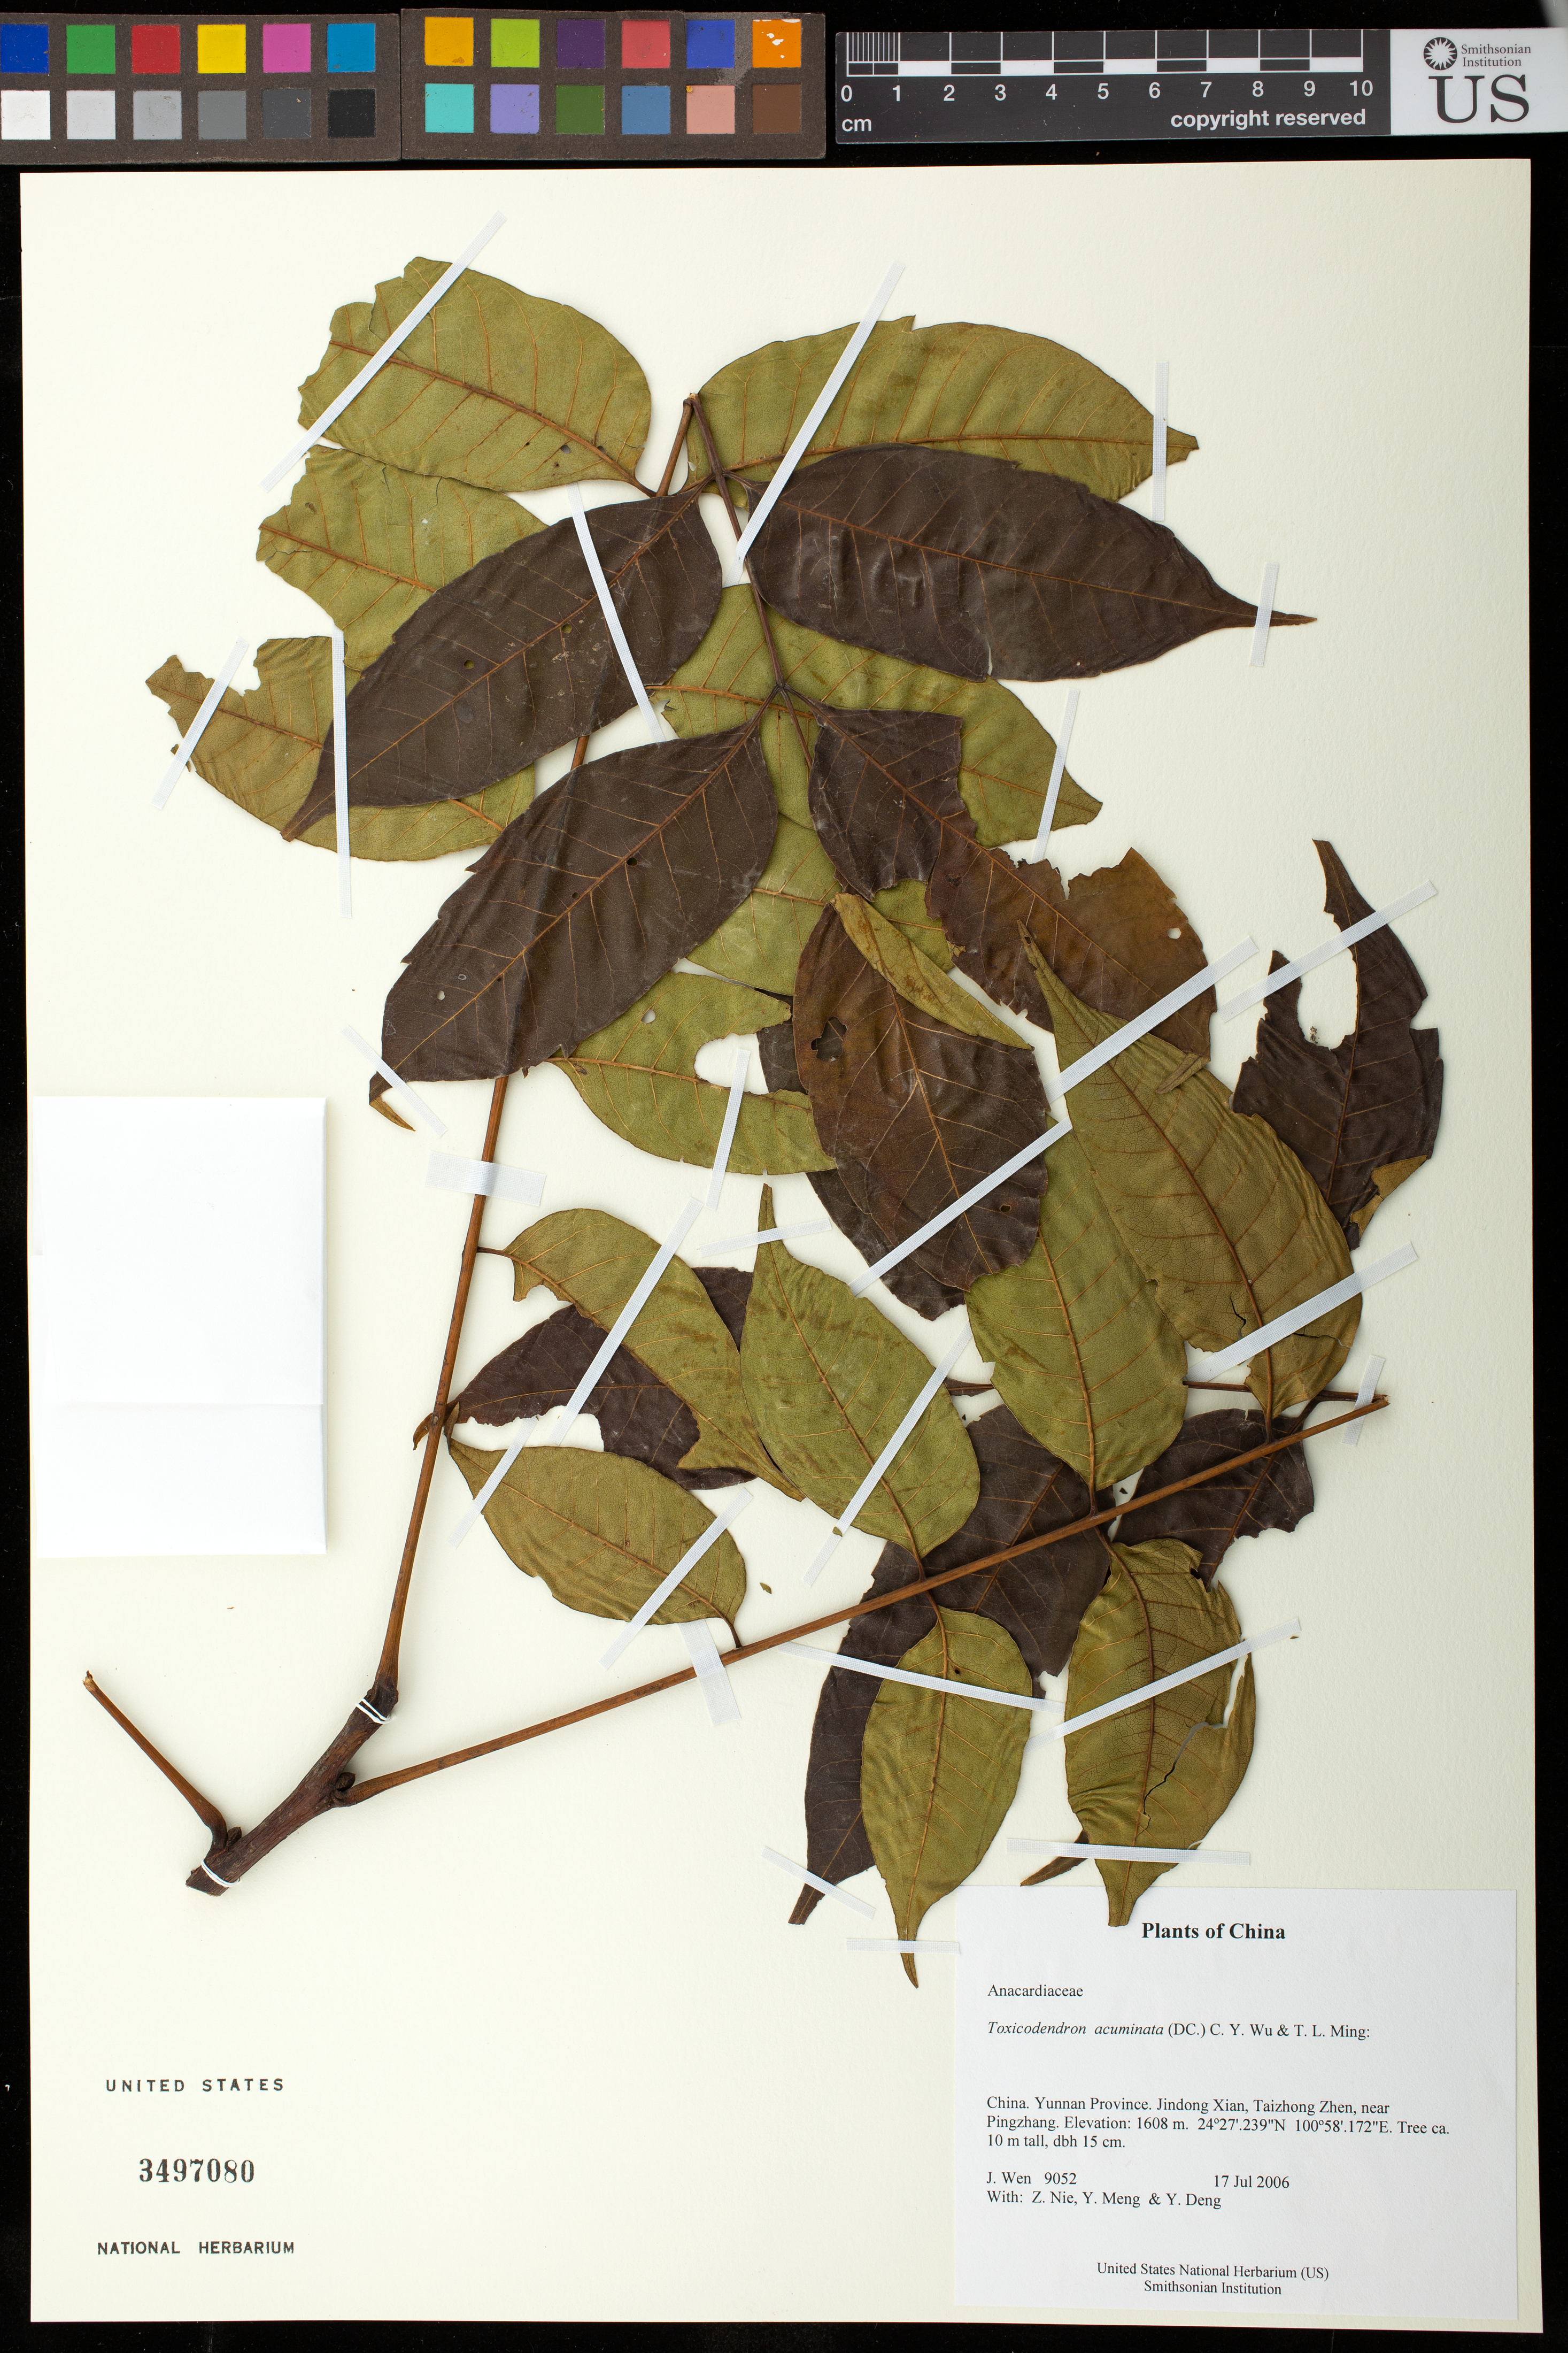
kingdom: Plantae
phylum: Tracheophyta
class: Magnoliopsida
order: Sapindales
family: Anacardiaceae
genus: Choerospondias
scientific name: Choerospondias axillaris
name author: (Roxb.) B.L. Burtt & A.W. Hill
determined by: Mitchell, John D.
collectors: J. Wen, Z. Nie, Y. Meng & Y. Deng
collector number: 9052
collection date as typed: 17 Jul 2006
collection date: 2006-07-17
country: China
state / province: Yunnan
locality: Jindong Xian, Taizhong Zhen, near Pingzhang.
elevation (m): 1608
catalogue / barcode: US 3497080